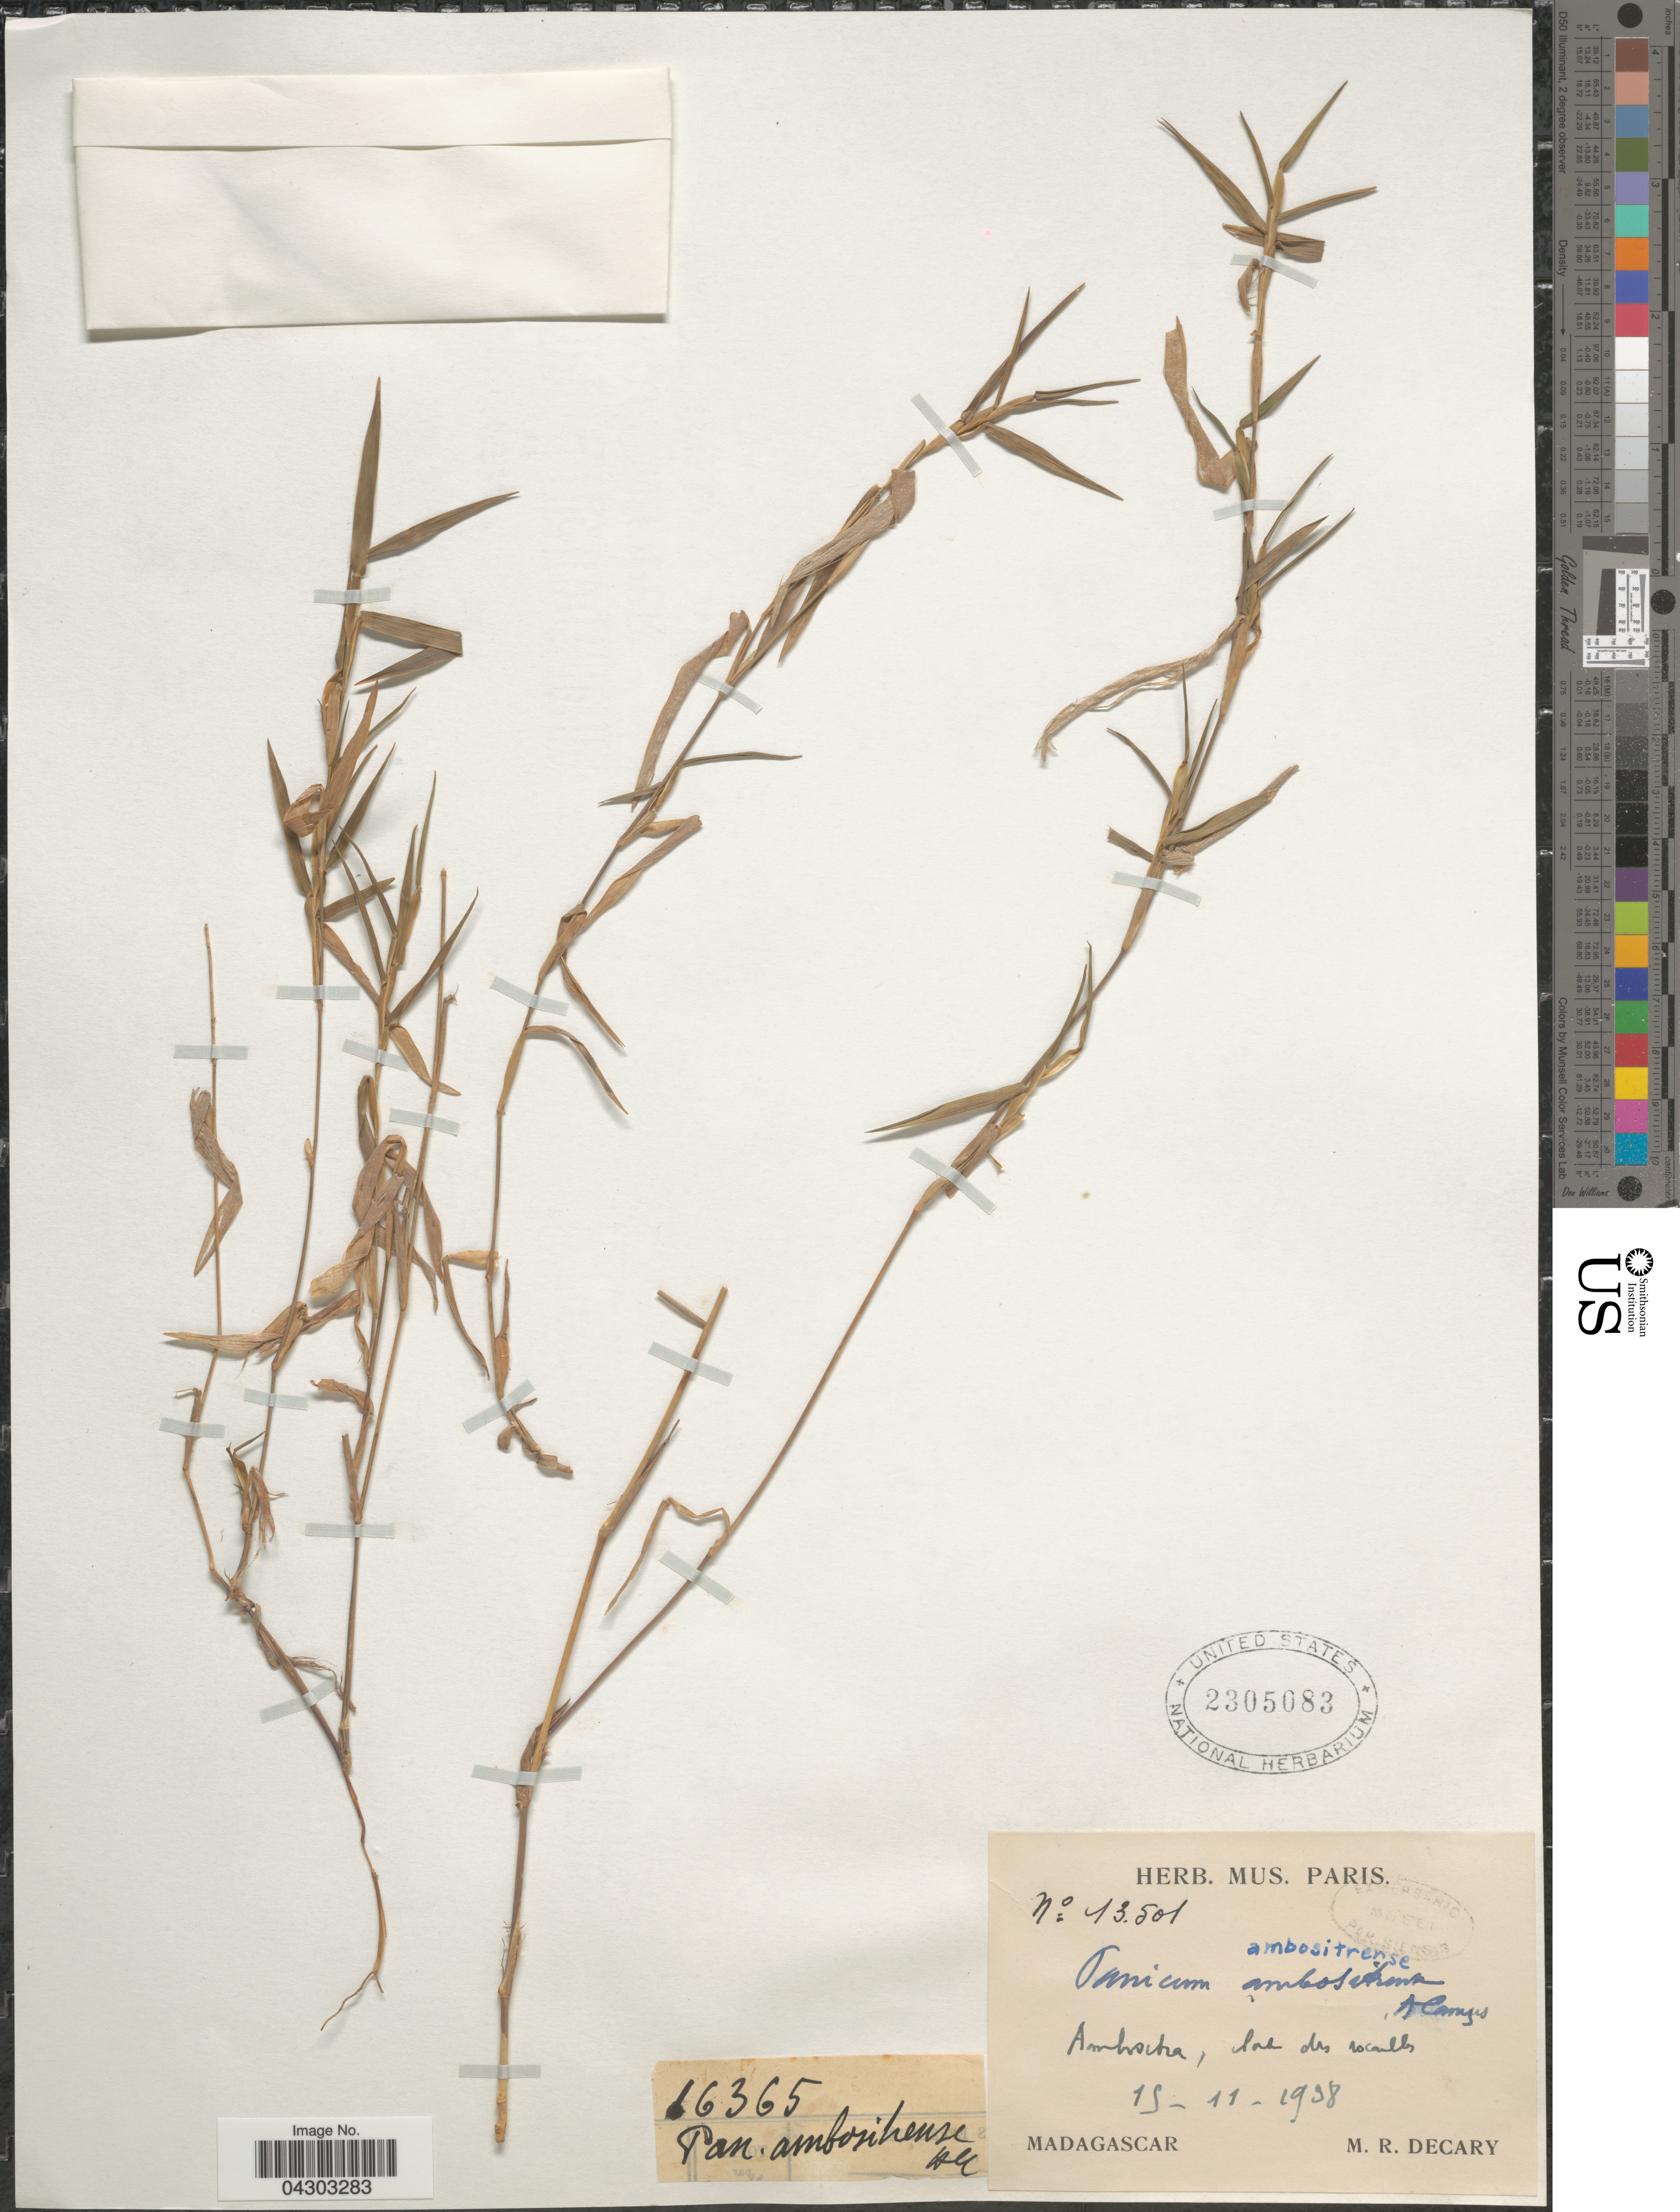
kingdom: Plantae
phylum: Tracheophyta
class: Liliopsida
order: Poales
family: Poaceae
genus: Panicum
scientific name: Panicum ambositrense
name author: A. Camus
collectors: R. Decary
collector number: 13501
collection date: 1938-11-15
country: Madagascar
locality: Ambositra, lac des rocailles.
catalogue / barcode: US 2305083